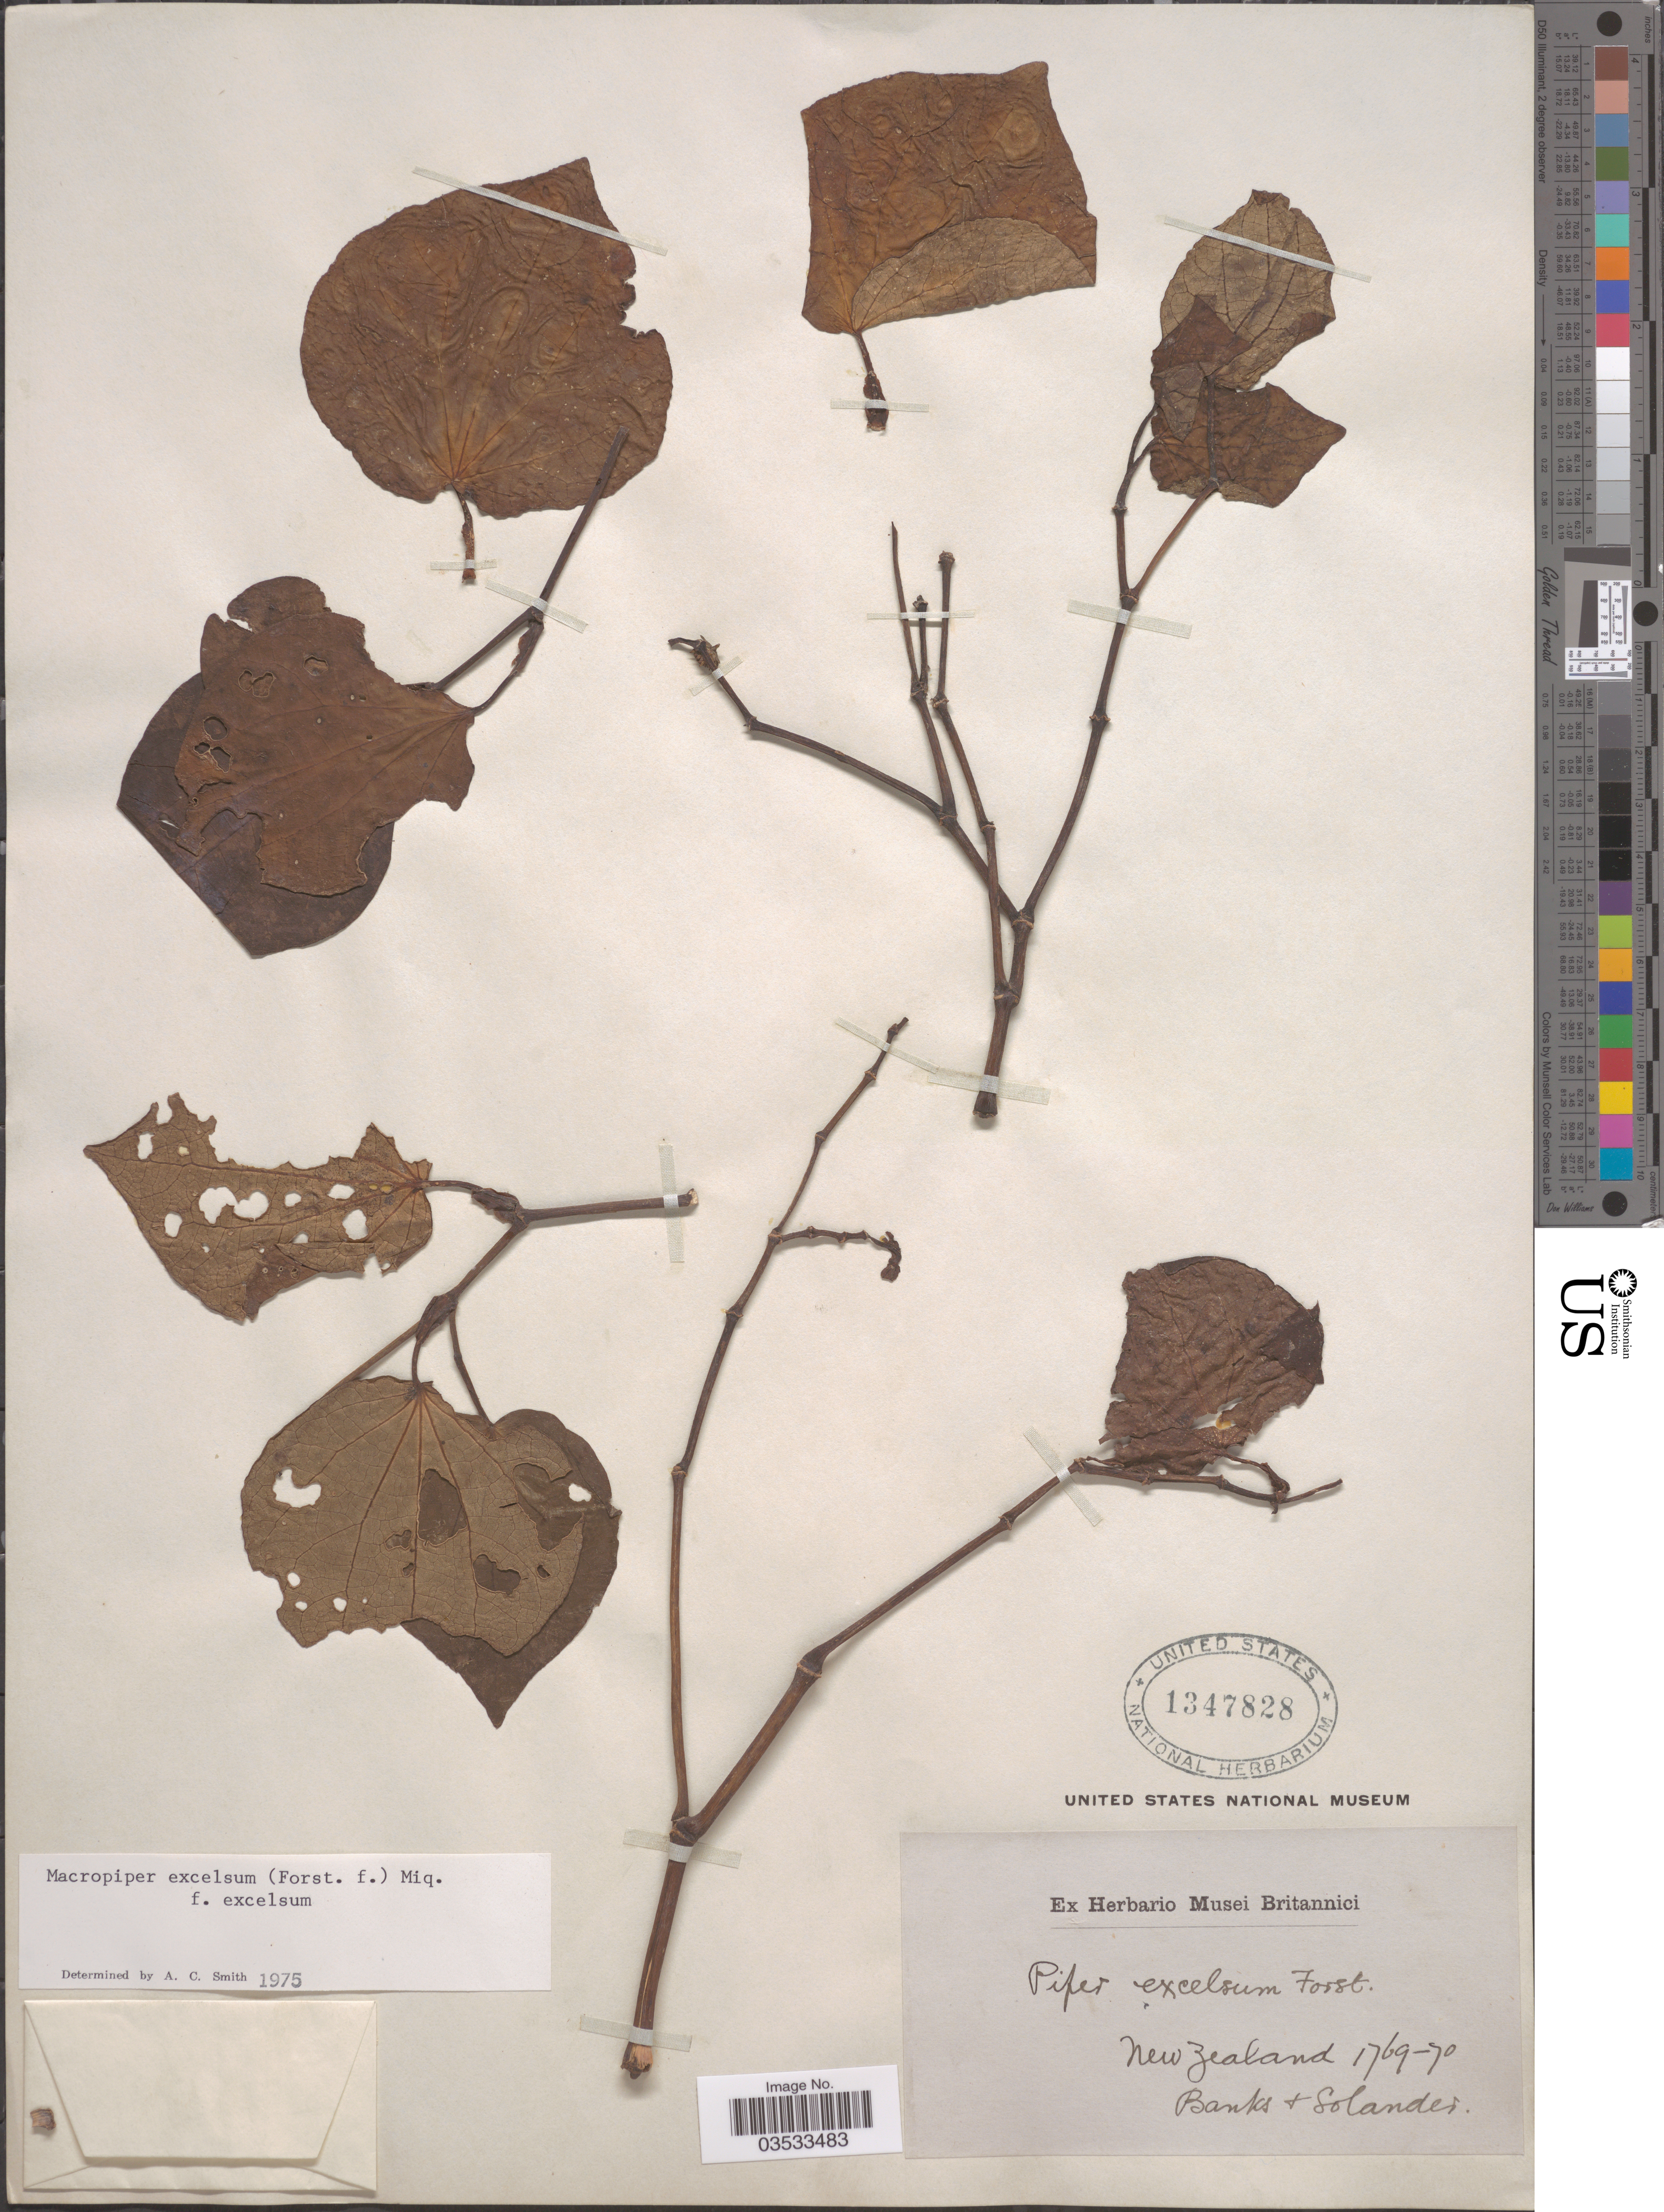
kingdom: Plantae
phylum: Tracheophyta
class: Magnoliopsida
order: Piperales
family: Piperaceae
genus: Piper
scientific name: Piper excelsum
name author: G. Forst.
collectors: -- Banks & -- Solander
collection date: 1769/1770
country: New Zealand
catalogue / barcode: US 1347828